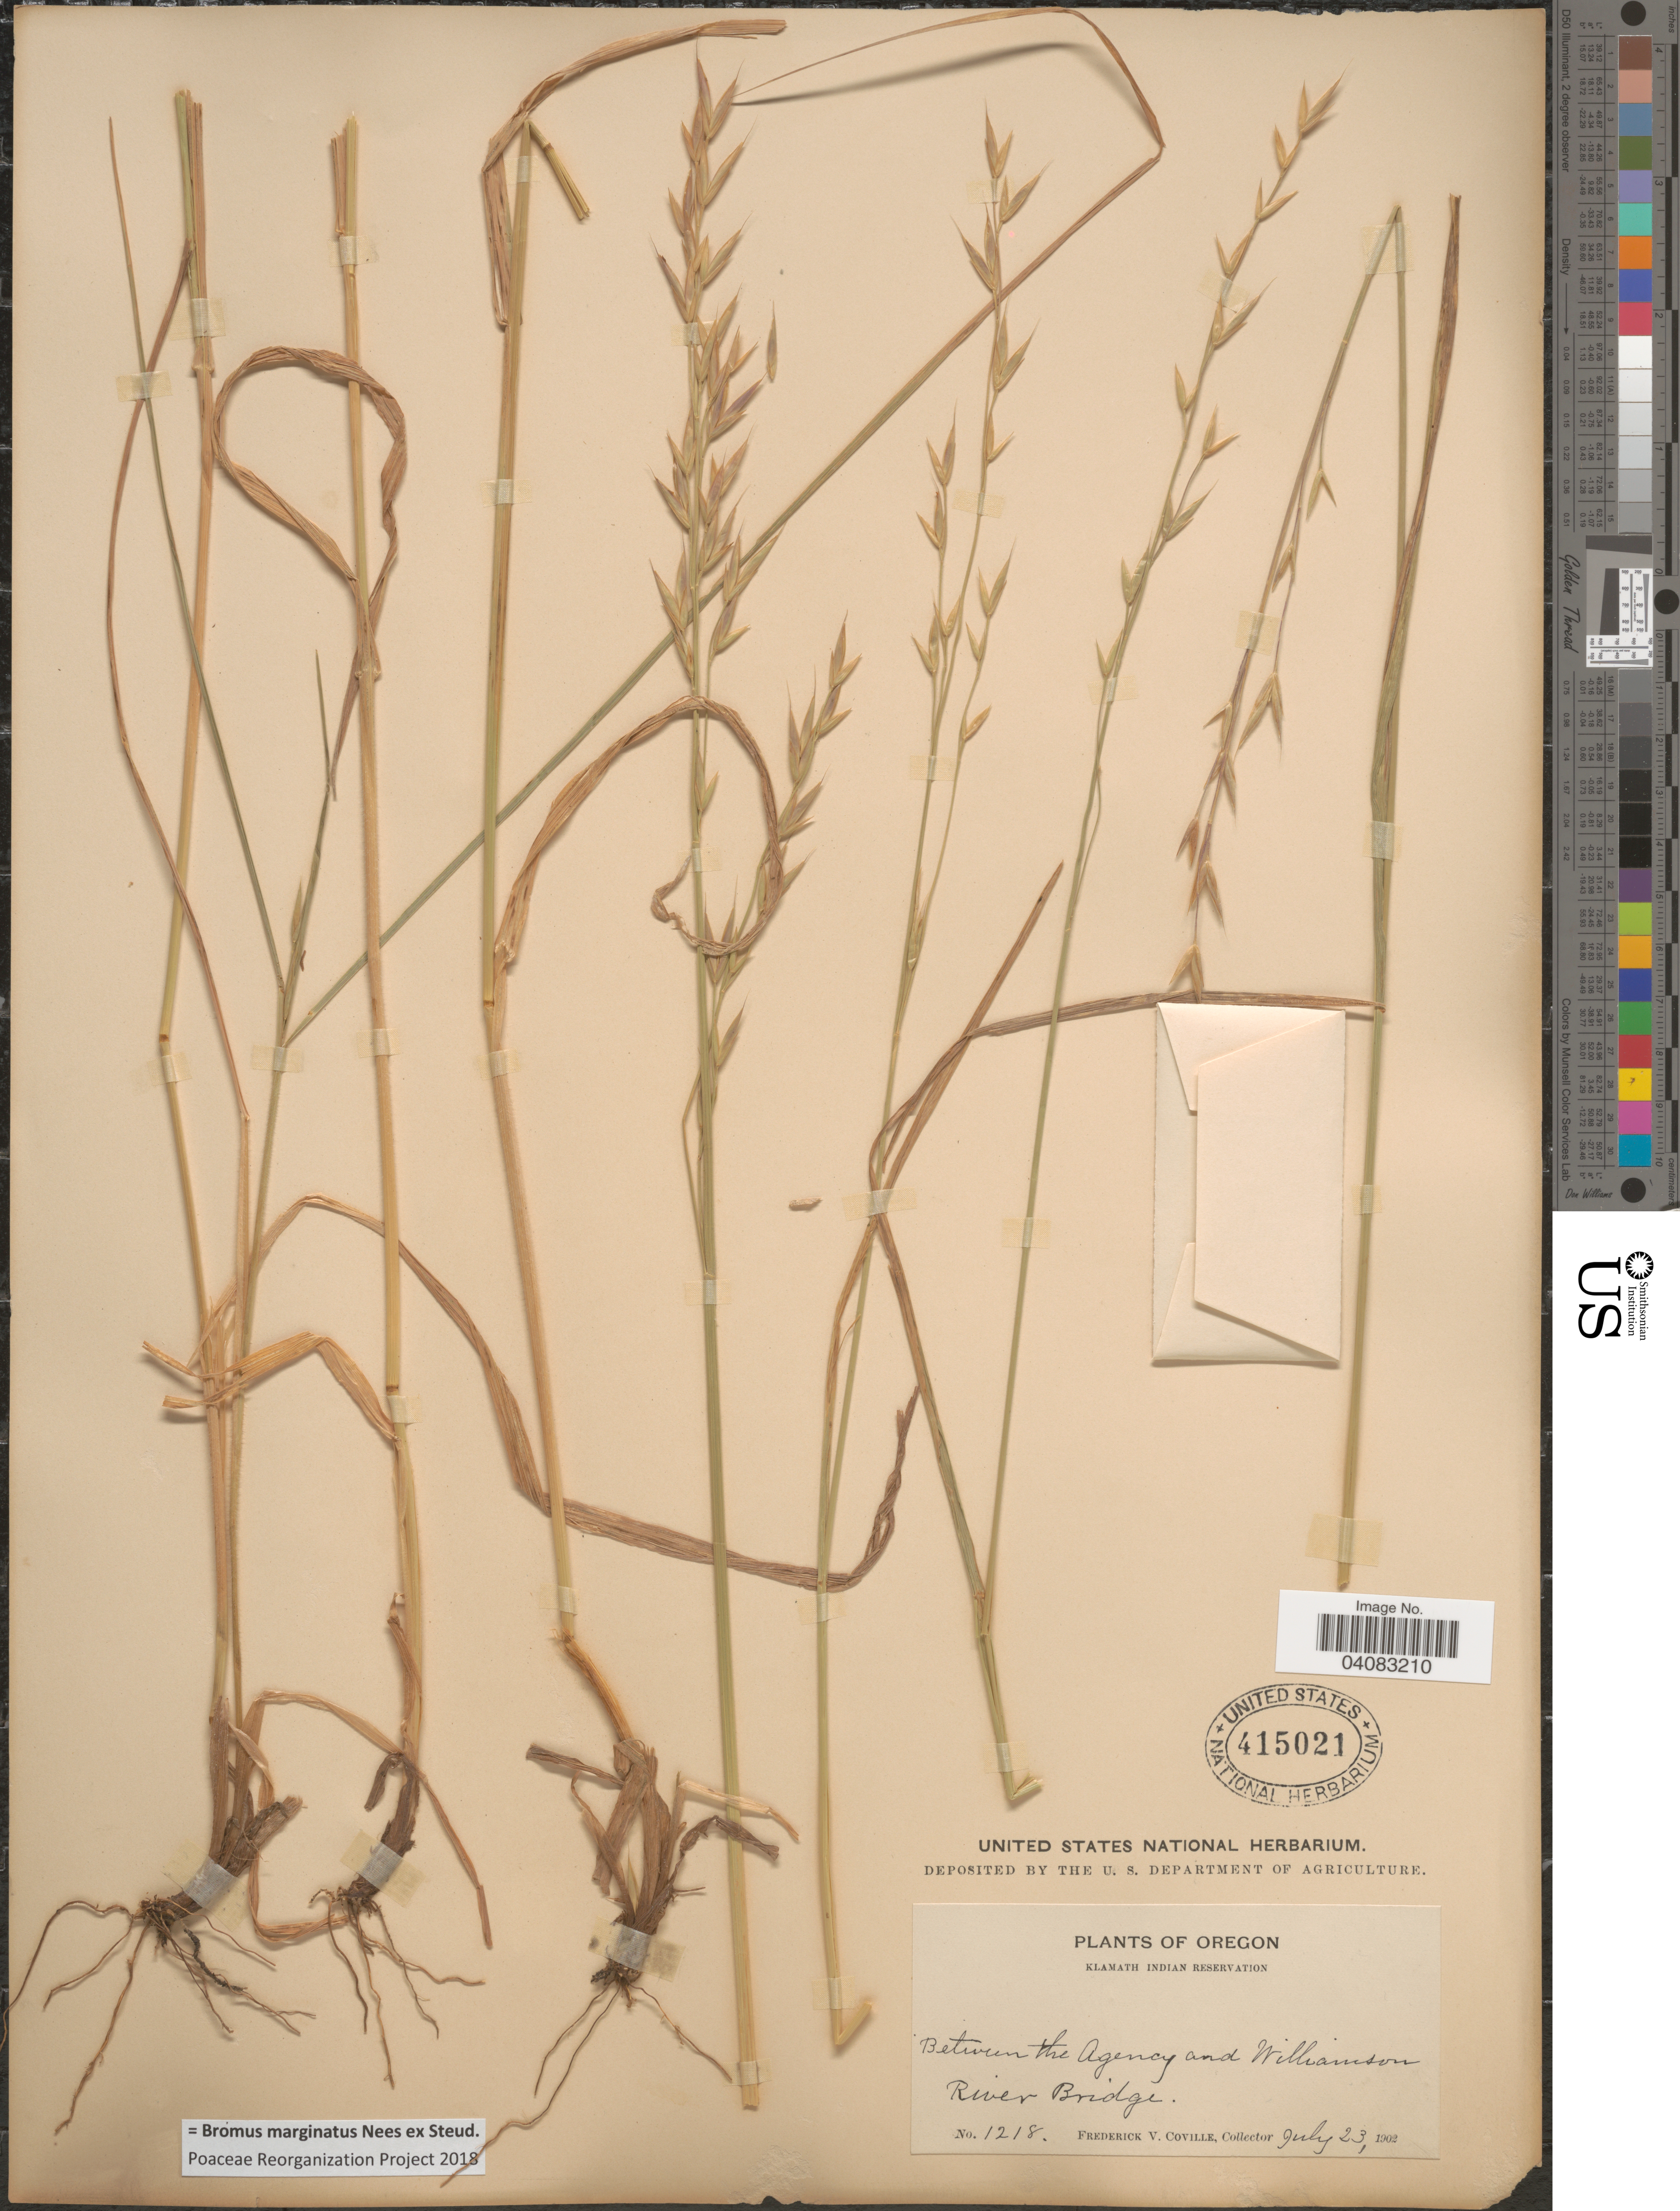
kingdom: Plantae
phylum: Tracheophyta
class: Liliopsida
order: Poales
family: Poaceae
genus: Bromus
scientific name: Bromus marginatus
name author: Nees ex Steud.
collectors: F. V. Coville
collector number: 1218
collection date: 1902-07-23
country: United States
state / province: Oregon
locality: Klamath Indian Reservation. Between the Agency and Williamson River Bridge.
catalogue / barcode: US 415021